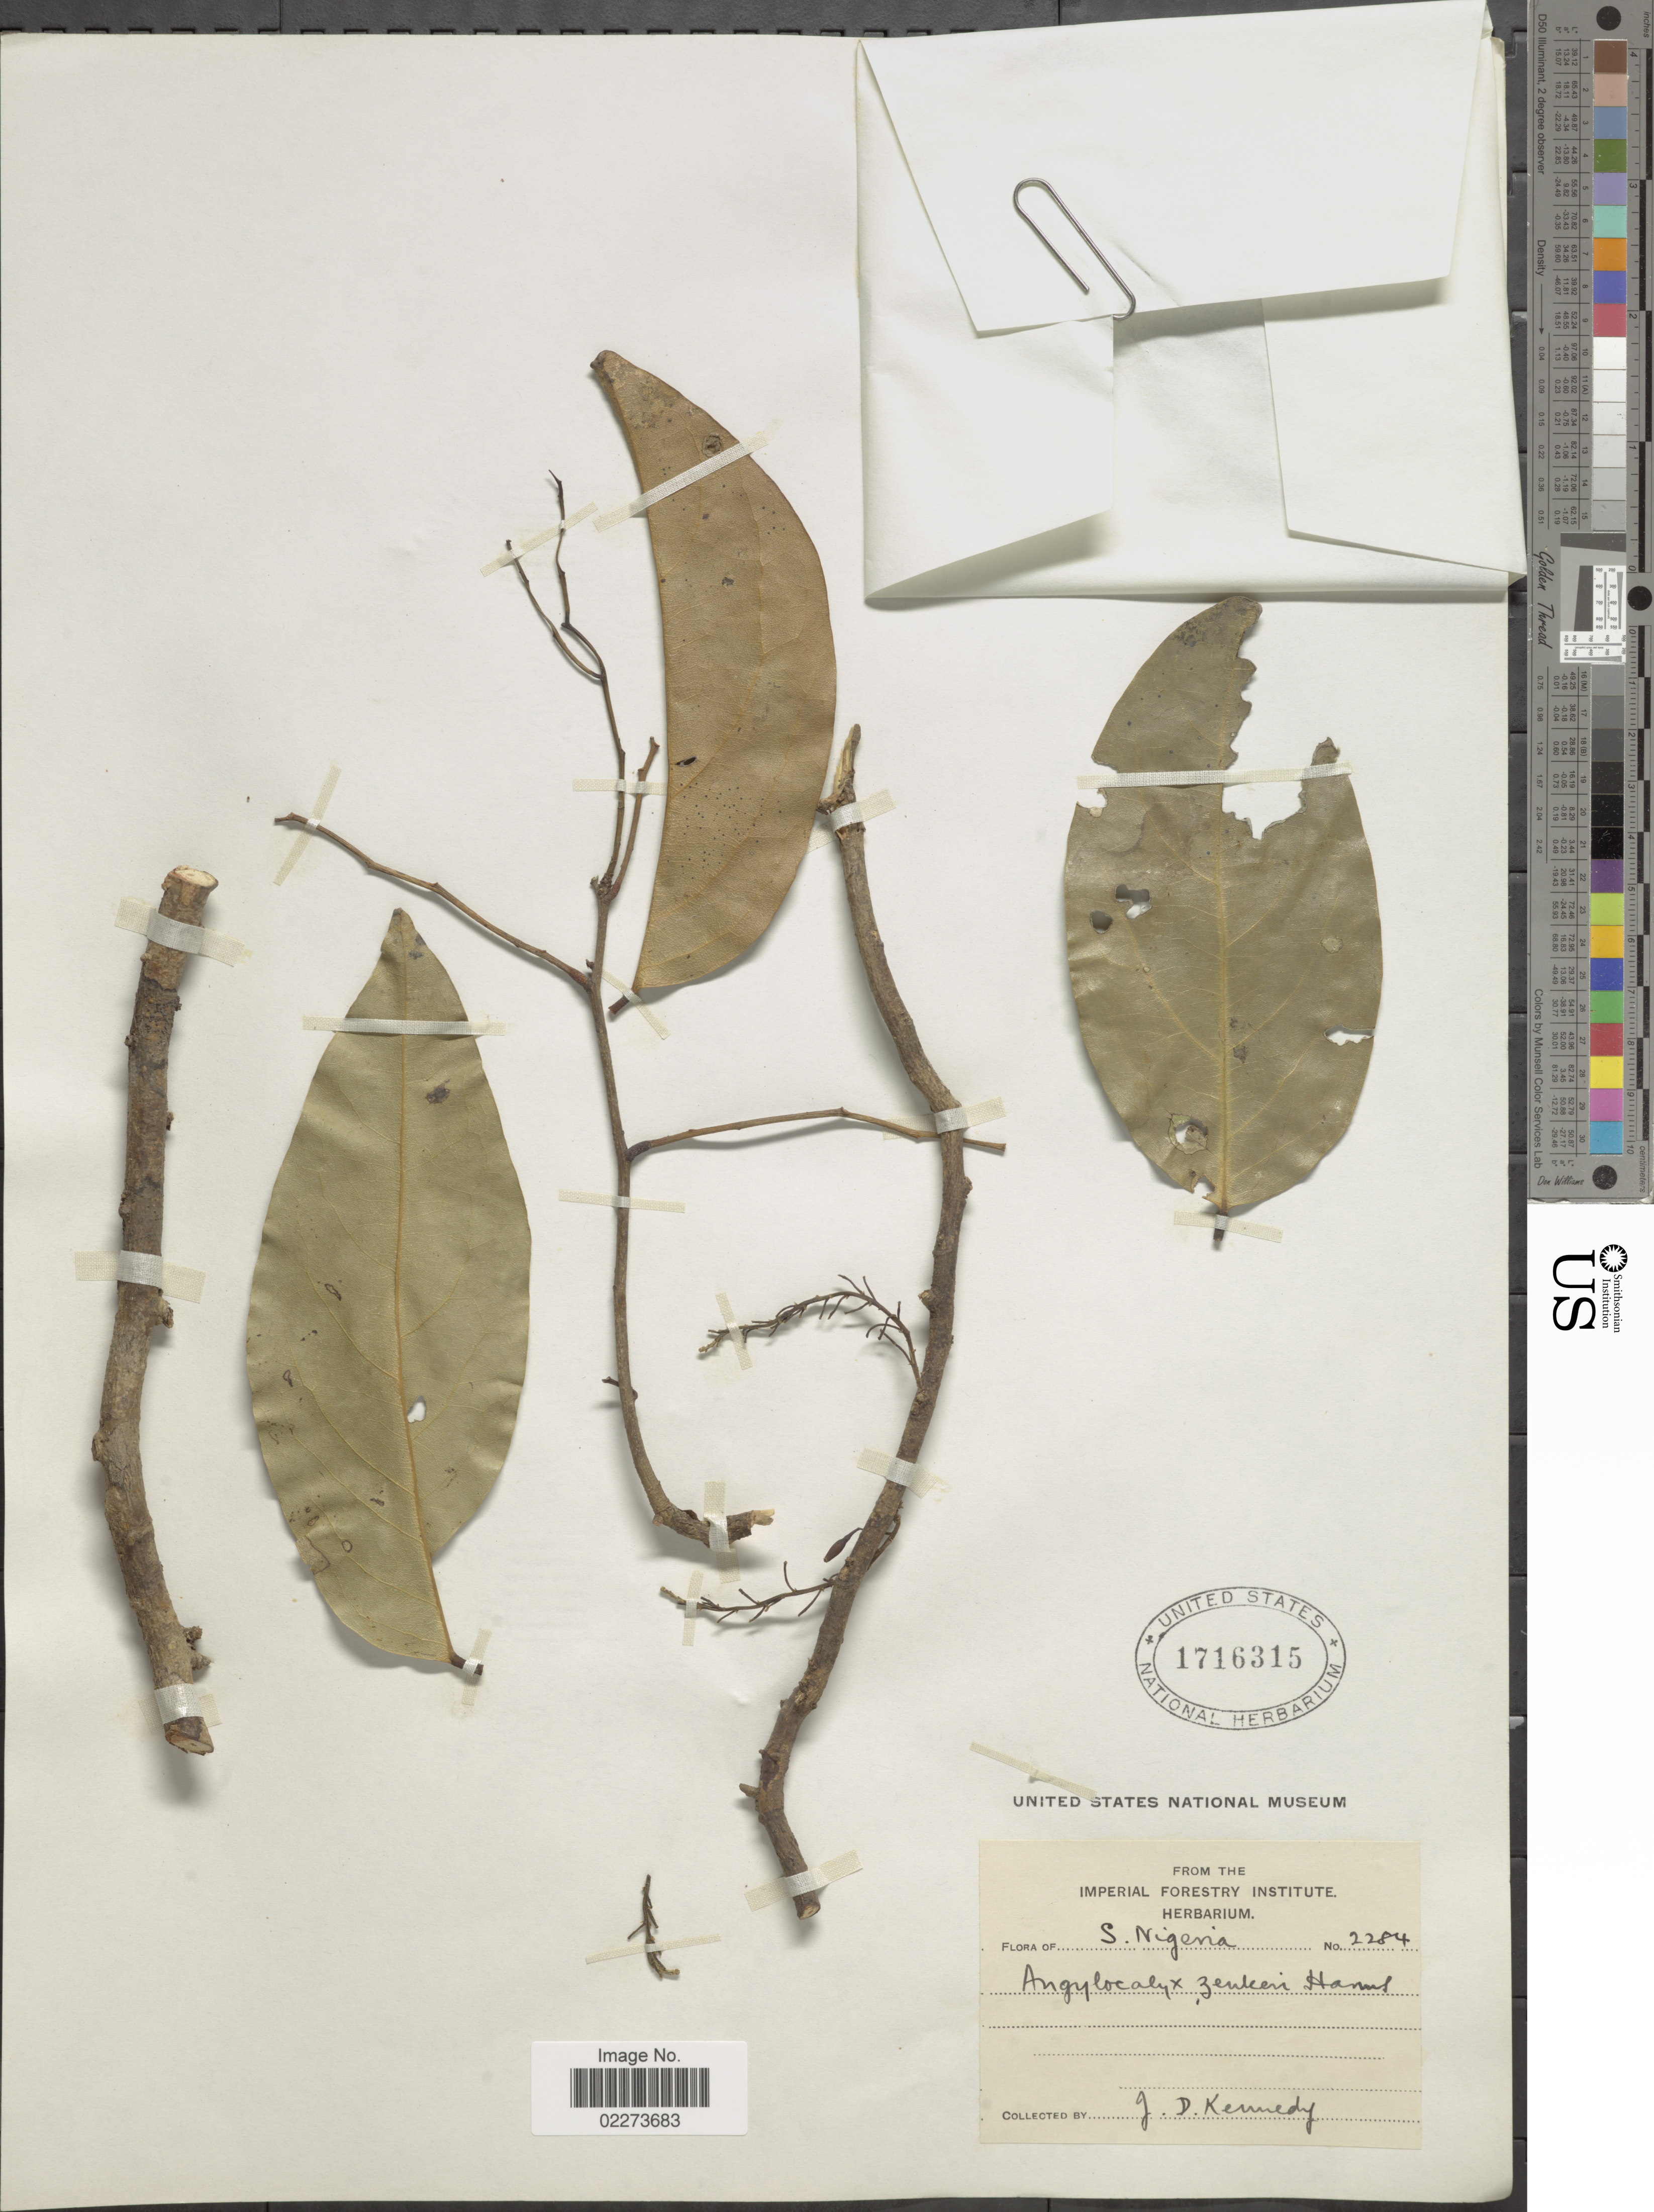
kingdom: Plantae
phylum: Tracheophyta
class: Magnoliopsida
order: Fabales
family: Fabaceae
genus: Angylocalyx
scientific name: Angylocalyx zenkeri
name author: Harms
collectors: J. D. Kennedy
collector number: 2284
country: Nigeria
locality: S. Nigeria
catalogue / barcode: US 1716315